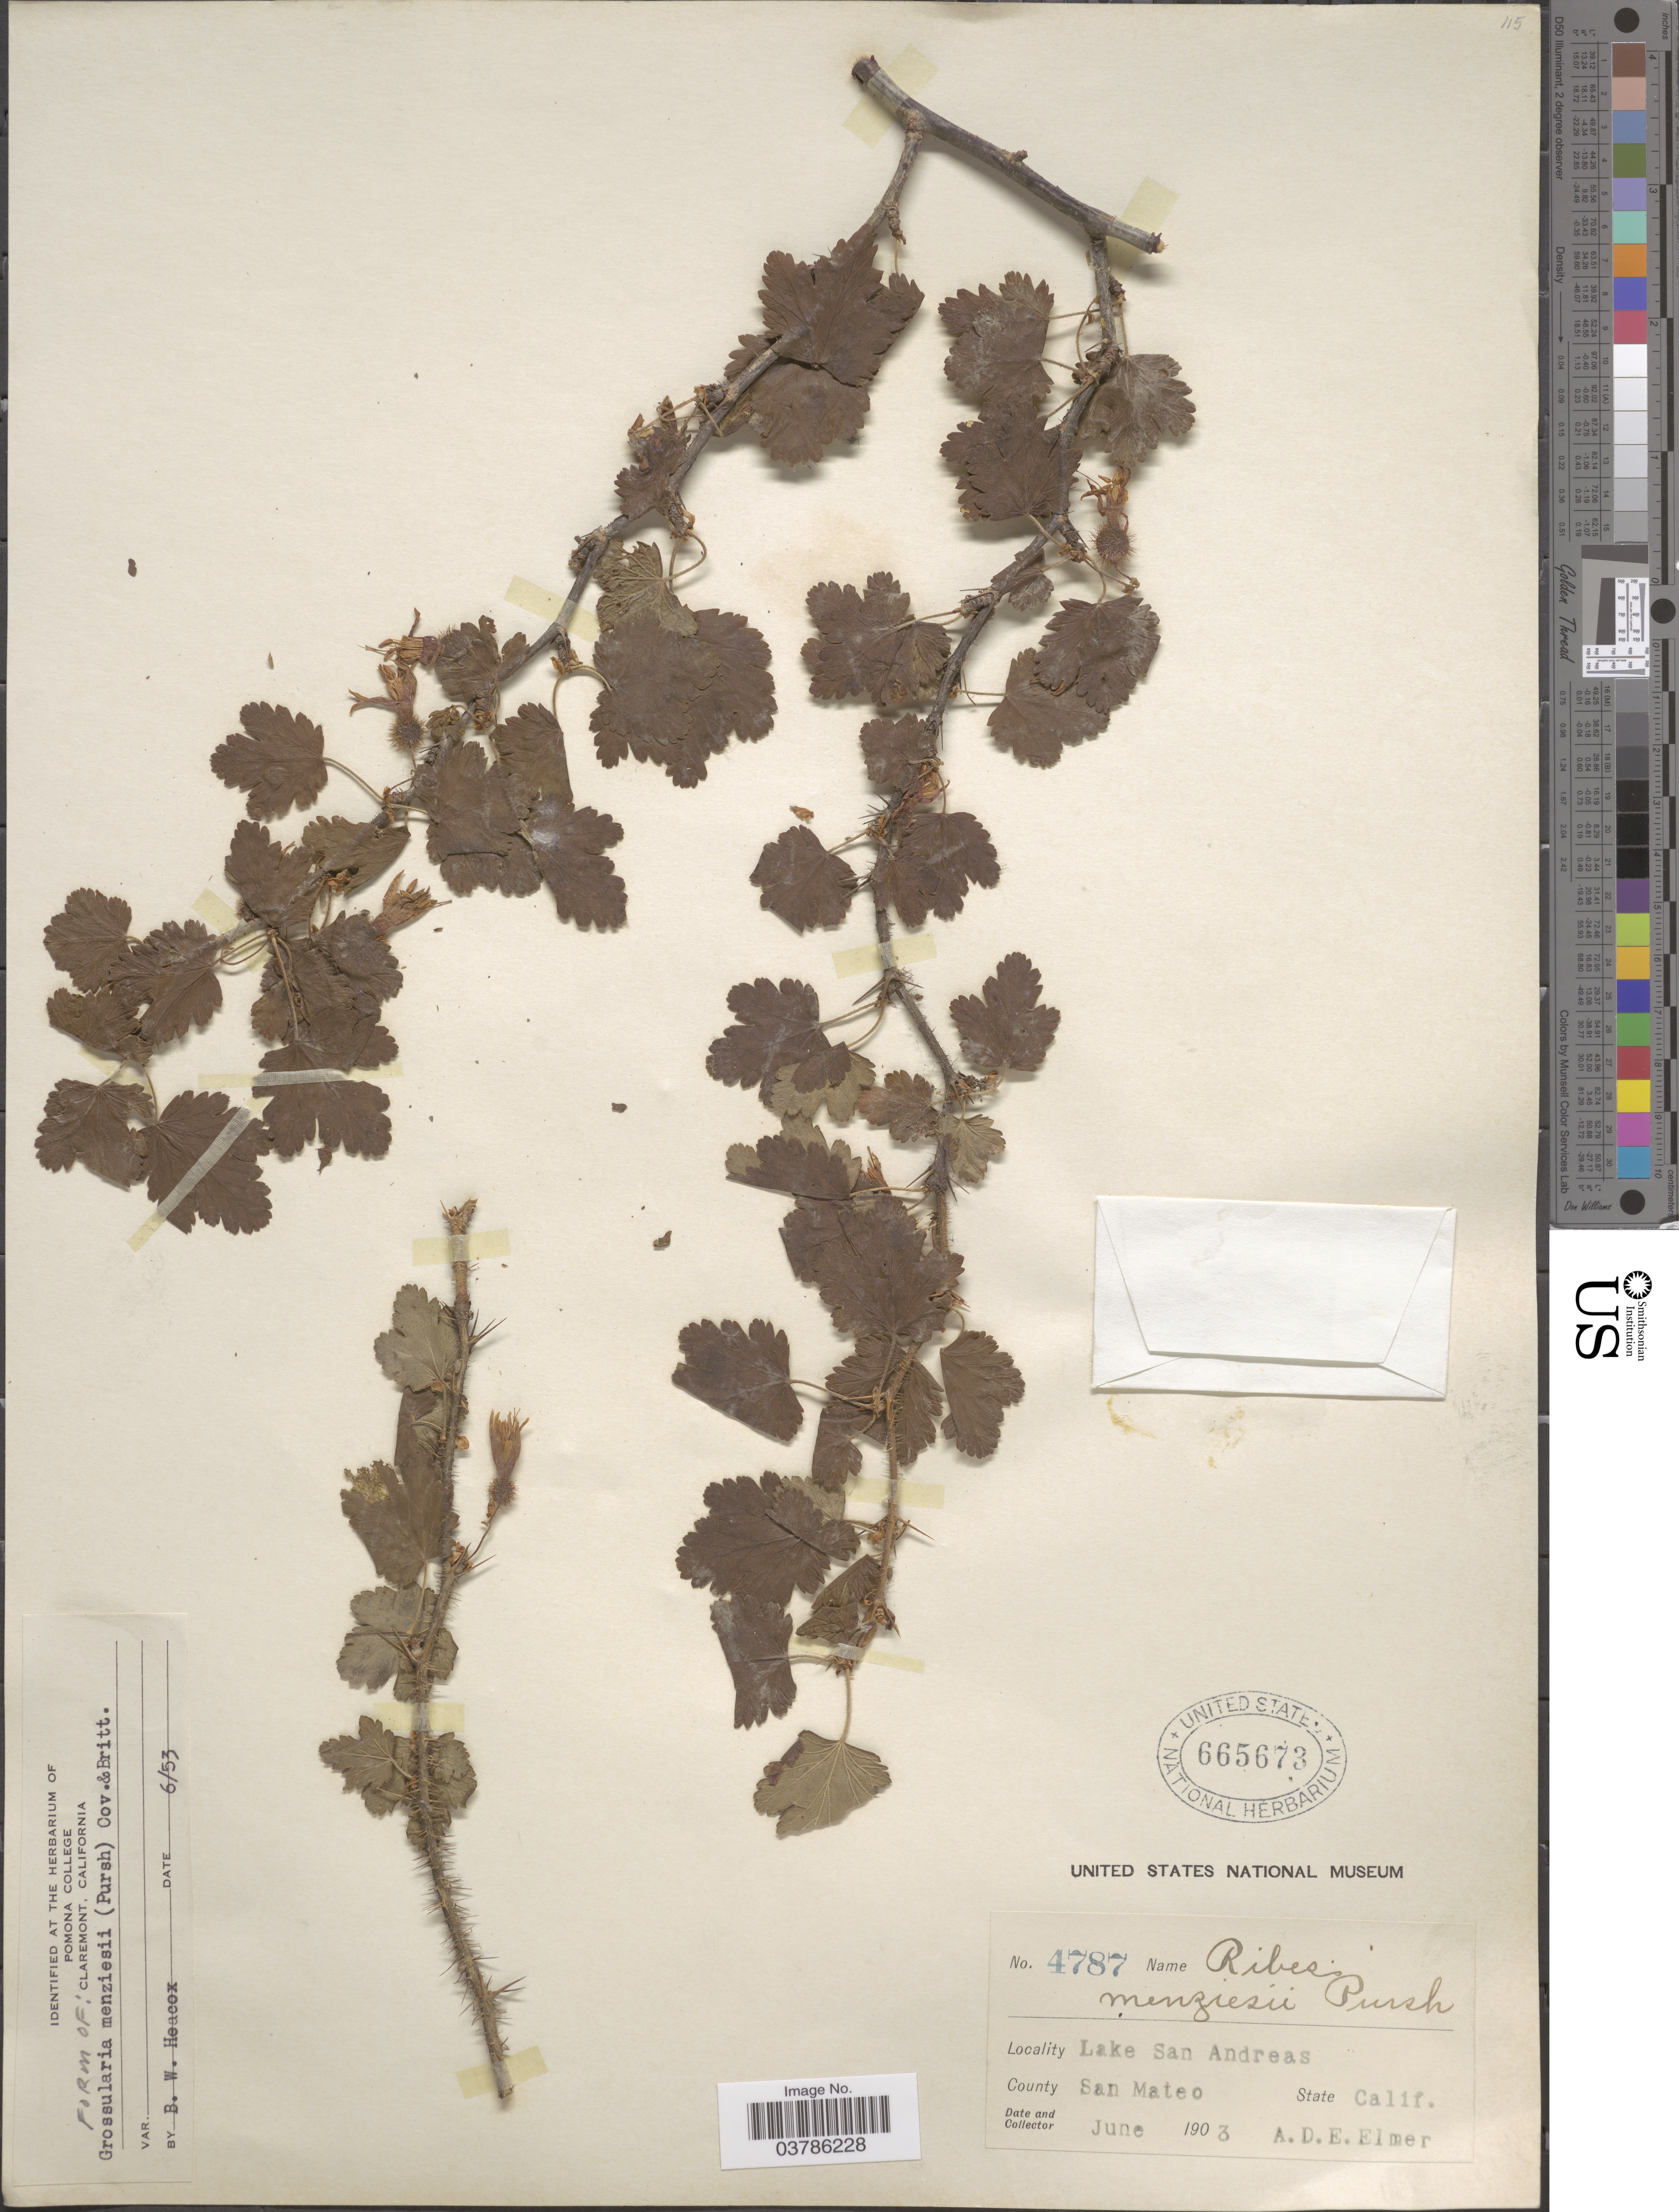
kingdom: Plantae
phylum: Tracheophyta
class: Magnoliopsida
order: Saxifragales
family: Grossulariaceae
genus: Ribes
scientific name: Ribes menziesii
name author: Pursh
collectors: A. D. E. Elmer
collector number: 4787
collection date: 1903-06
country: United States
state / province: California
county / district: San Mateo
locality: Lake San Andreas. County San Mateo. State Calif.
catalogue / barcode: US 665673